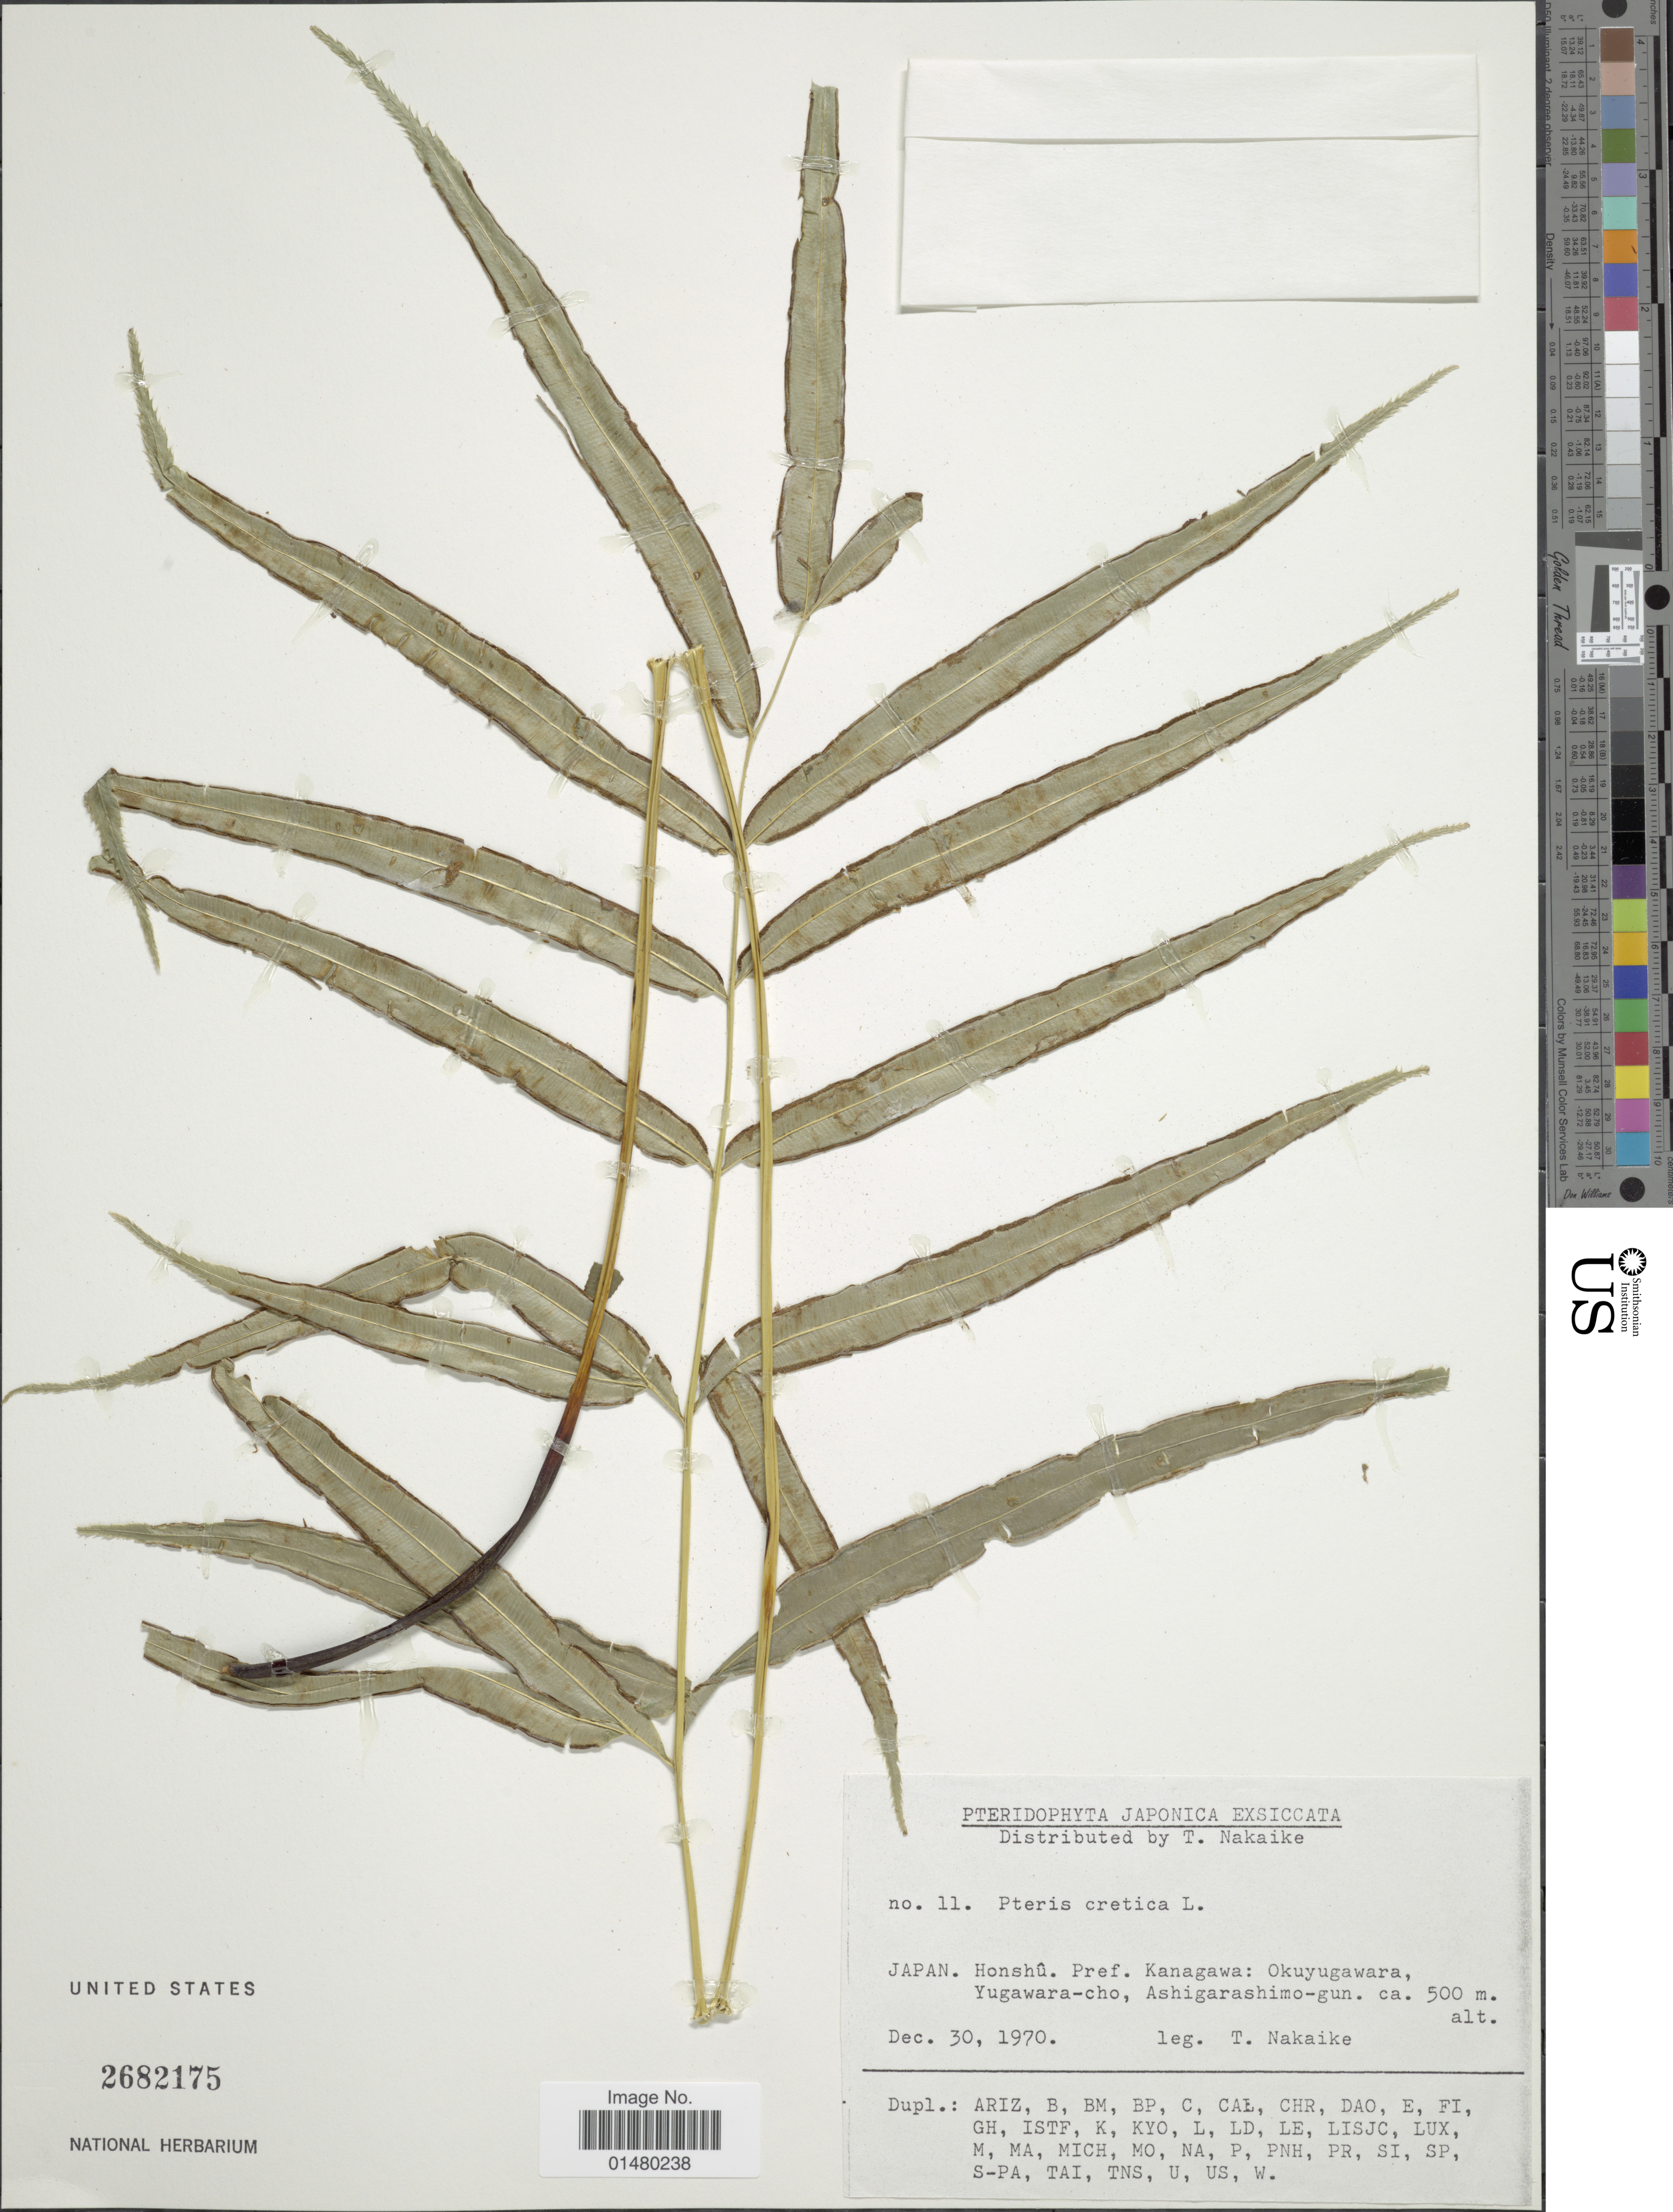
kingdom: Plantae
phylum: Tracheophyta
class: Polypodiopsida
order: Polypodiales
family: Pteridaceae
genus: Pteris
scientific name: Pteris cretica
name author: L.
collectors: T. Nakaike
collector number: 11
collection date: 1970-12-30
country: Japan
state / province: Kanagawa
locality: Honshû Pref Kanagawa: Okuyugawara, Yugawara0cho, Ashigarashimo-gun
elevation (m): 500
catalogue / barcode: US 2682175